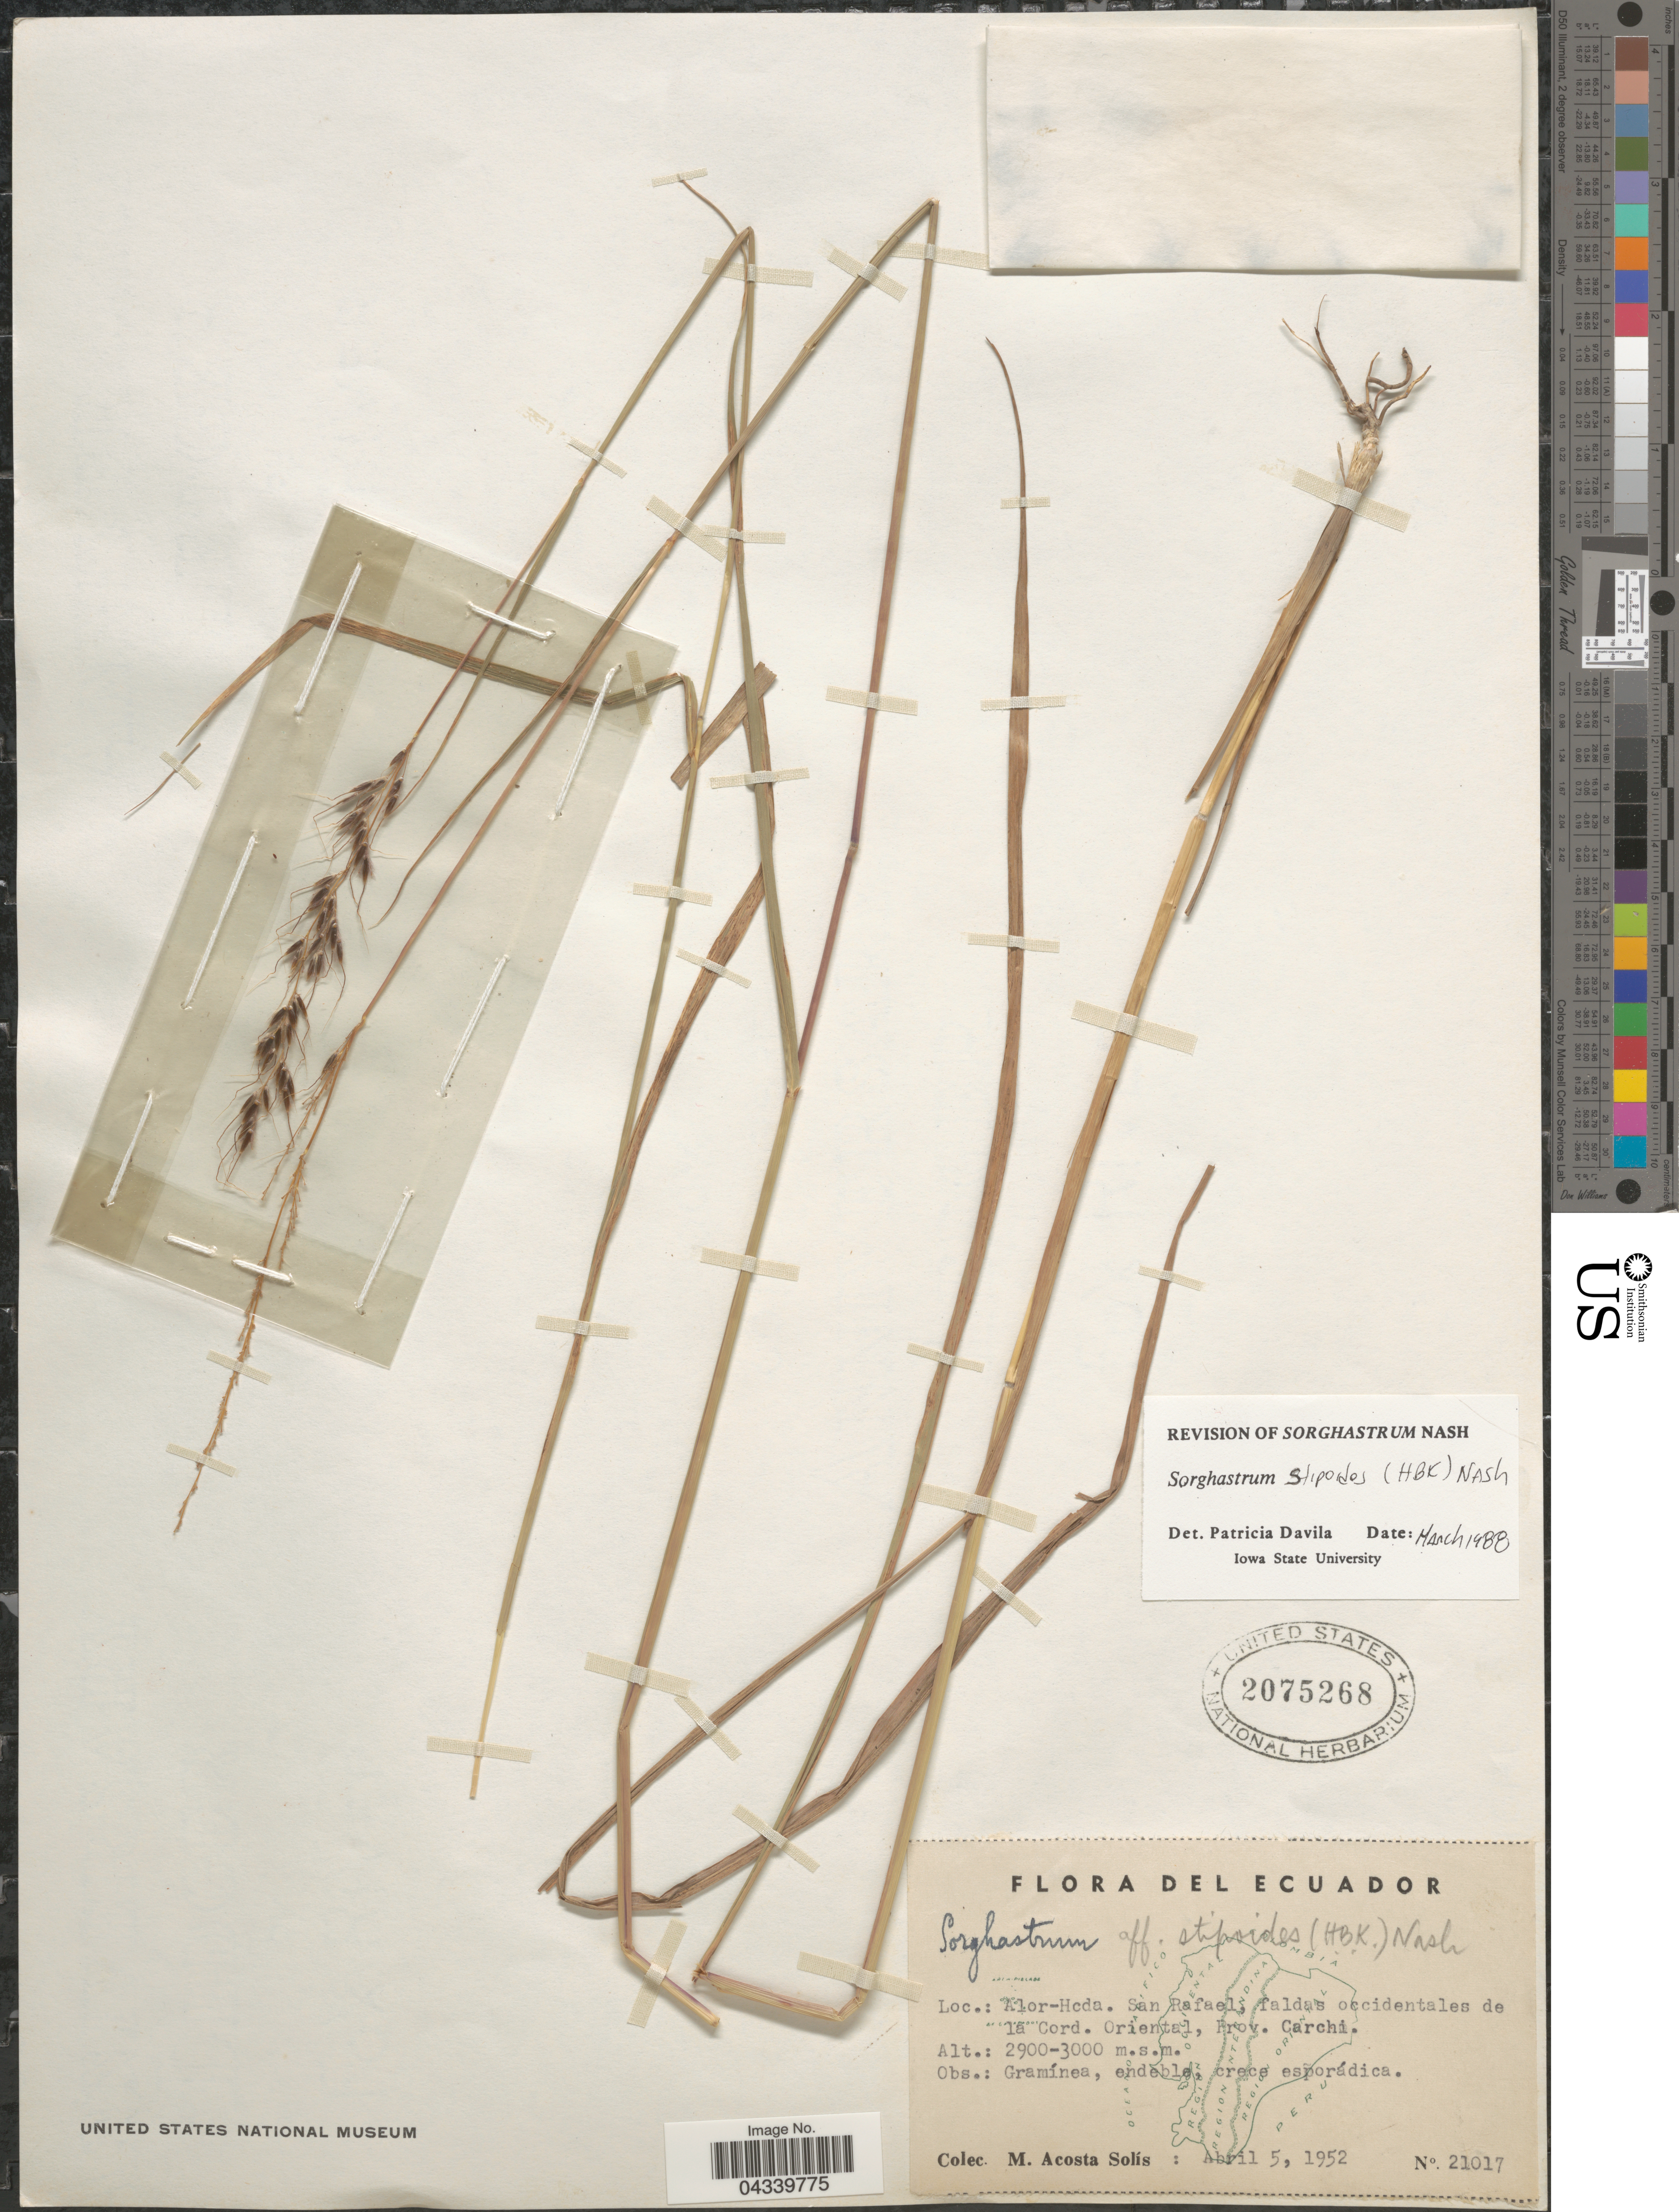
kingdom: Plantae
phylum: Tracheophyta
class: Liliopsida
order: Poales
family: Poaceae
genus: Sorghastrum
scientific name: Sorghastrum stipoides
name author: (Kunth) Nash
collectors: M. Acosta Solis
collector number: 21017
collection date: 1952-04-05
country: Ecuador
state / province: Carchi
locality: Alor-Hcda. San Rafael, faldas occidentales de la Cord. Oriental.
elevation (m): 2900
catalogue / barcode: US 2075268